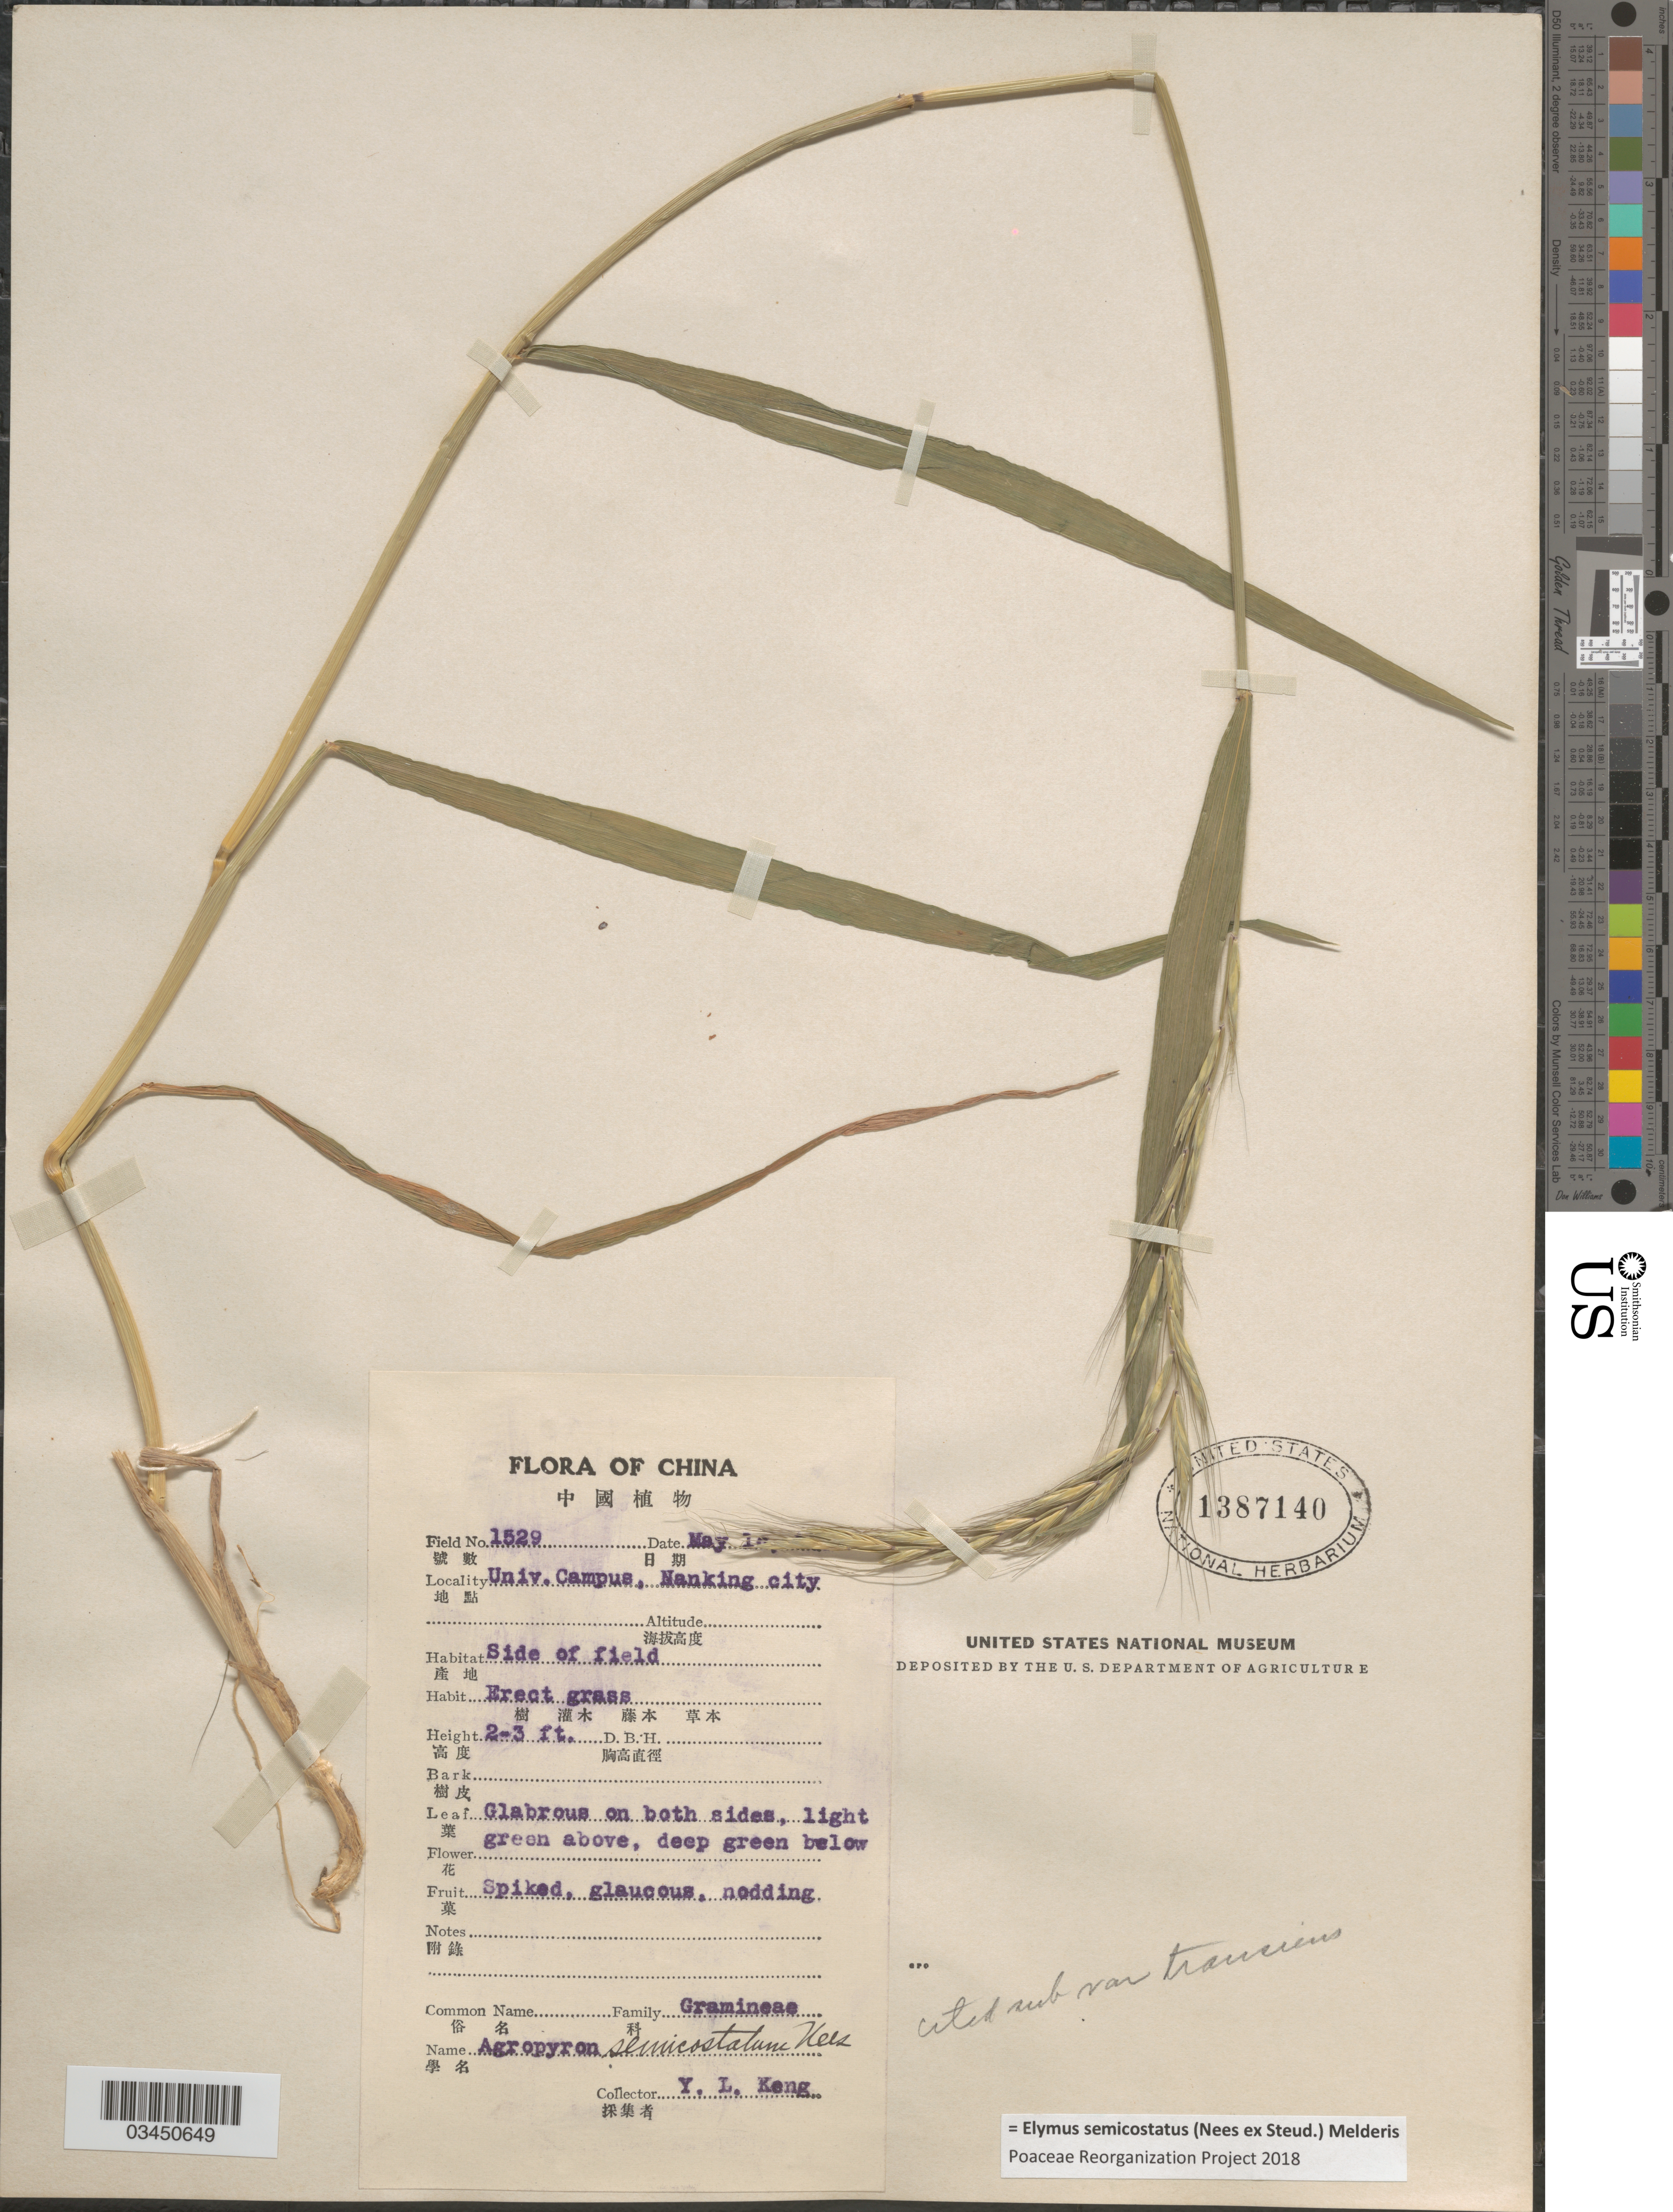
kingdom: Plantae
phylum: Tracheophyta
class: Liliopsida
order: Poales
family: Poaceae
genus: Elymus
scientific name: Elymus semicostatus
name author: (Nees ex Steud.) Melderis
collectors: Y. L. Keng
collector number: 1529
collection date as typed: May 10 !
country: China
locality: Univ. Campus, Nanking city. Side of field.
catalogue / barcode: US 1387140